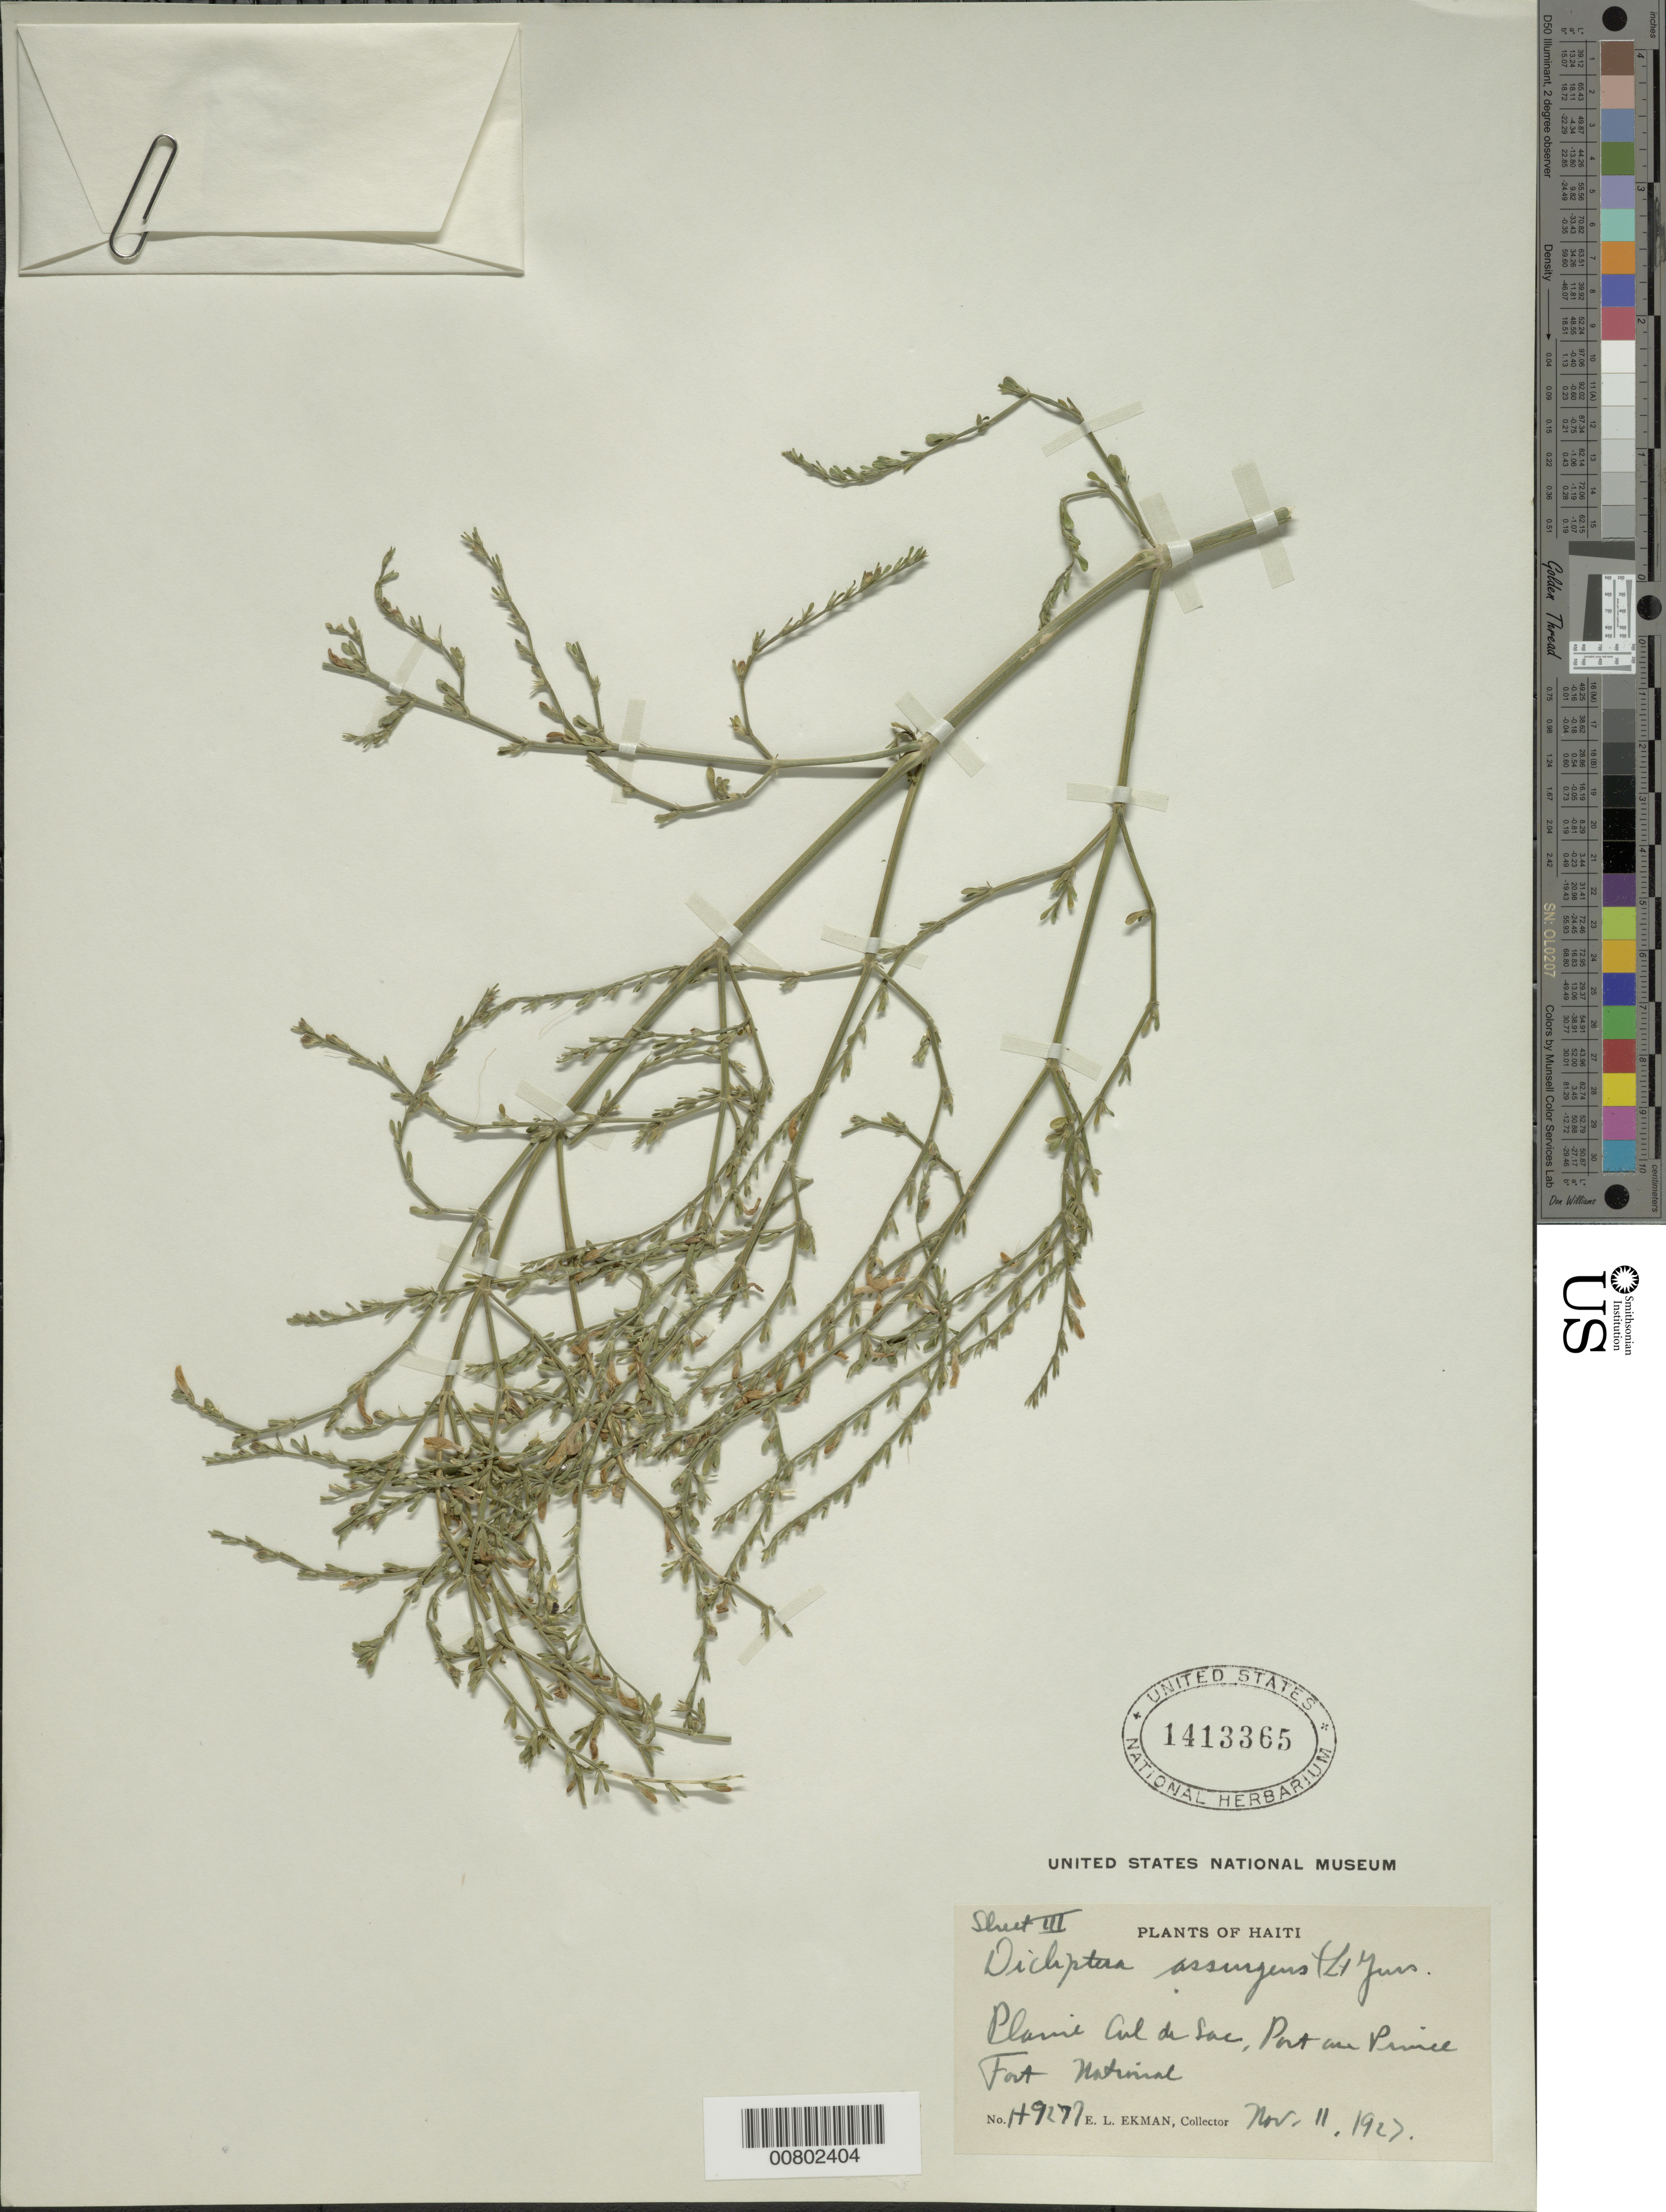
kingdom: Plantae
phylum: Tracheophyta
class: Magnoliopsida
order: Lamiales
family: Acanthaceae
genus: Dicliptera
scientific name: Dicliptera sexangularis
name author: (L.) Juss.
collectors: E. L. Ekman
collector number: H 9277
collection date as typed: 11 Nov 1927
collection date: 1927-11-11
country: Haiti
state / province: Ouest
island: Hispaniola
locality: Plaine Cul-de-Sac, Port-au-Prince, Fort-National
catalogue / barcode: US 1413365